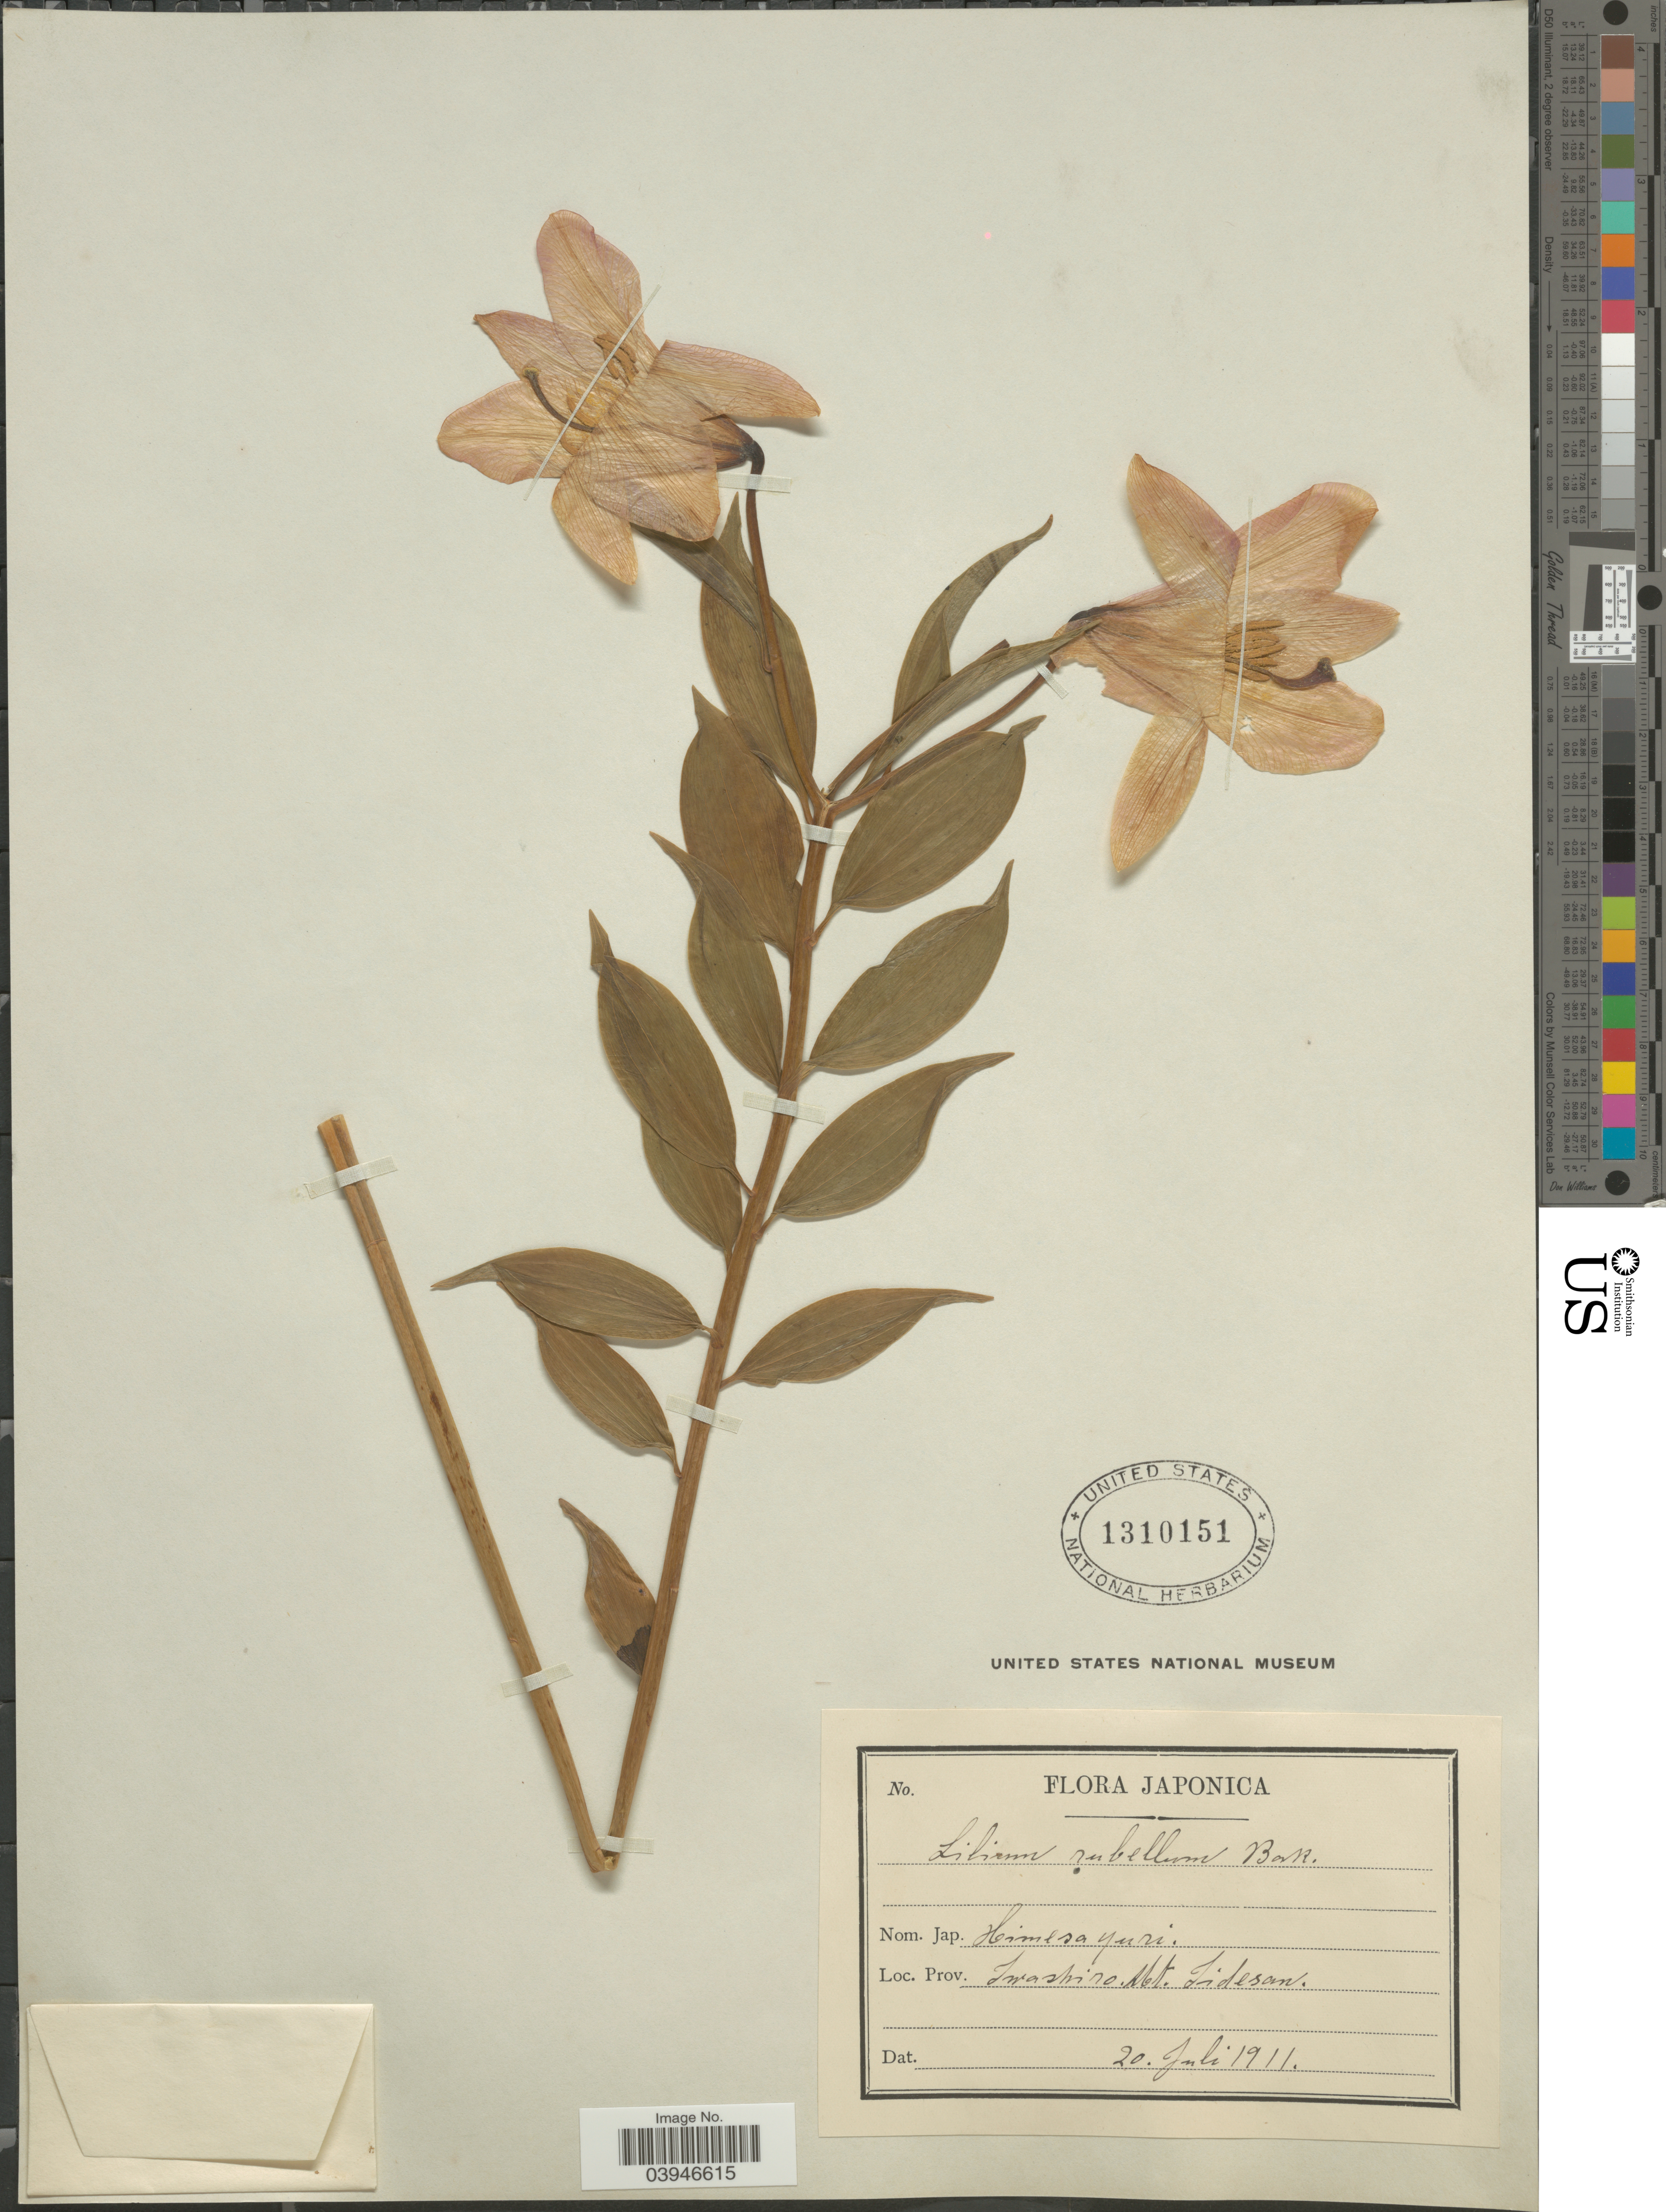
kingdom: Plantae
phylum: Tracheophyta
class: Liliopsida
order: Liliales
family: Liliaceae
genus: Lilium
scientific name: Lilium rubellum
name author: Baker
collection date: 1911-07-20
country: Japan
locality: Iwashiro Mt. Tidesan.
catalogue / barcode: US 1310151